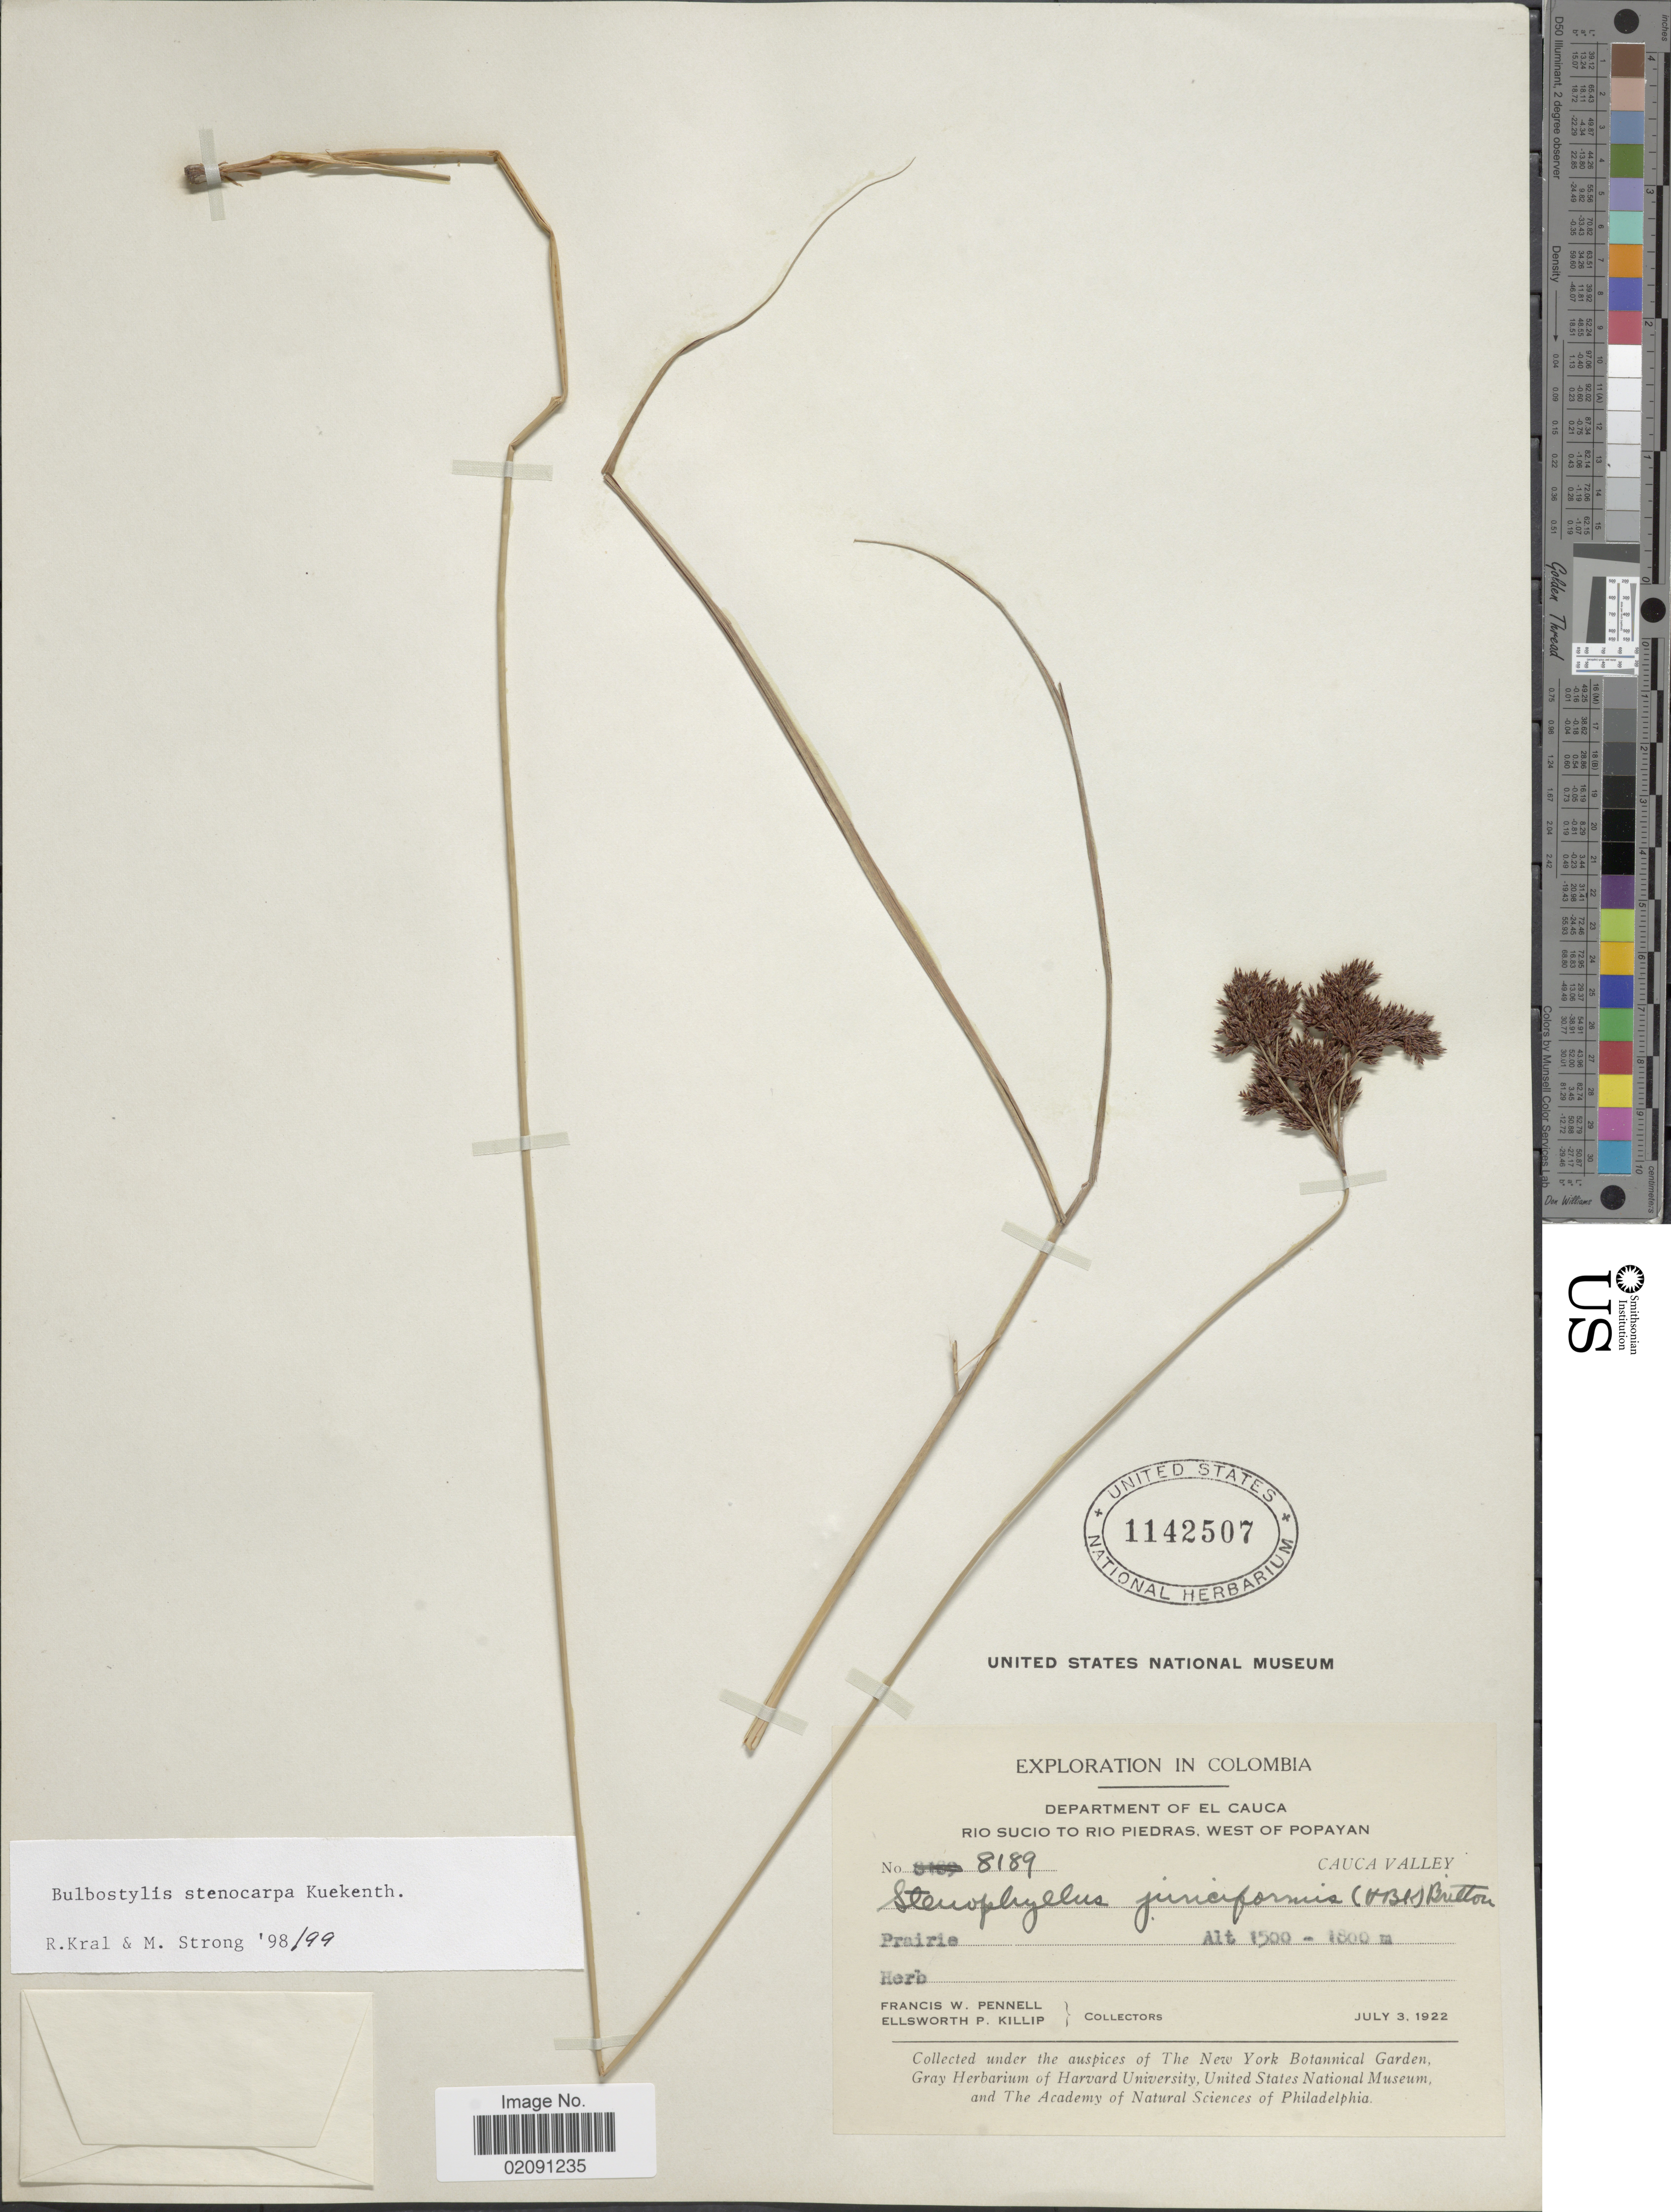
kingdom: Plantae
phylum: Tracheophyta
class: Liliopsida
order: Poales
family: Cyperaceae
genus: Bulbostylis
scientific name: Bulbostylis stenocarpa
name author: Kük.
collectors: F. W. Pennell & E. P. Killip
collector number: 8189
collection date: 1922-07-03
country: Colombia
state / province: Cauca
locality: Rio Sucio to Rio Piedras, West of Popayan, Cauca Valley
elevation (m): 1500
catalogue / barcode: US 1142507